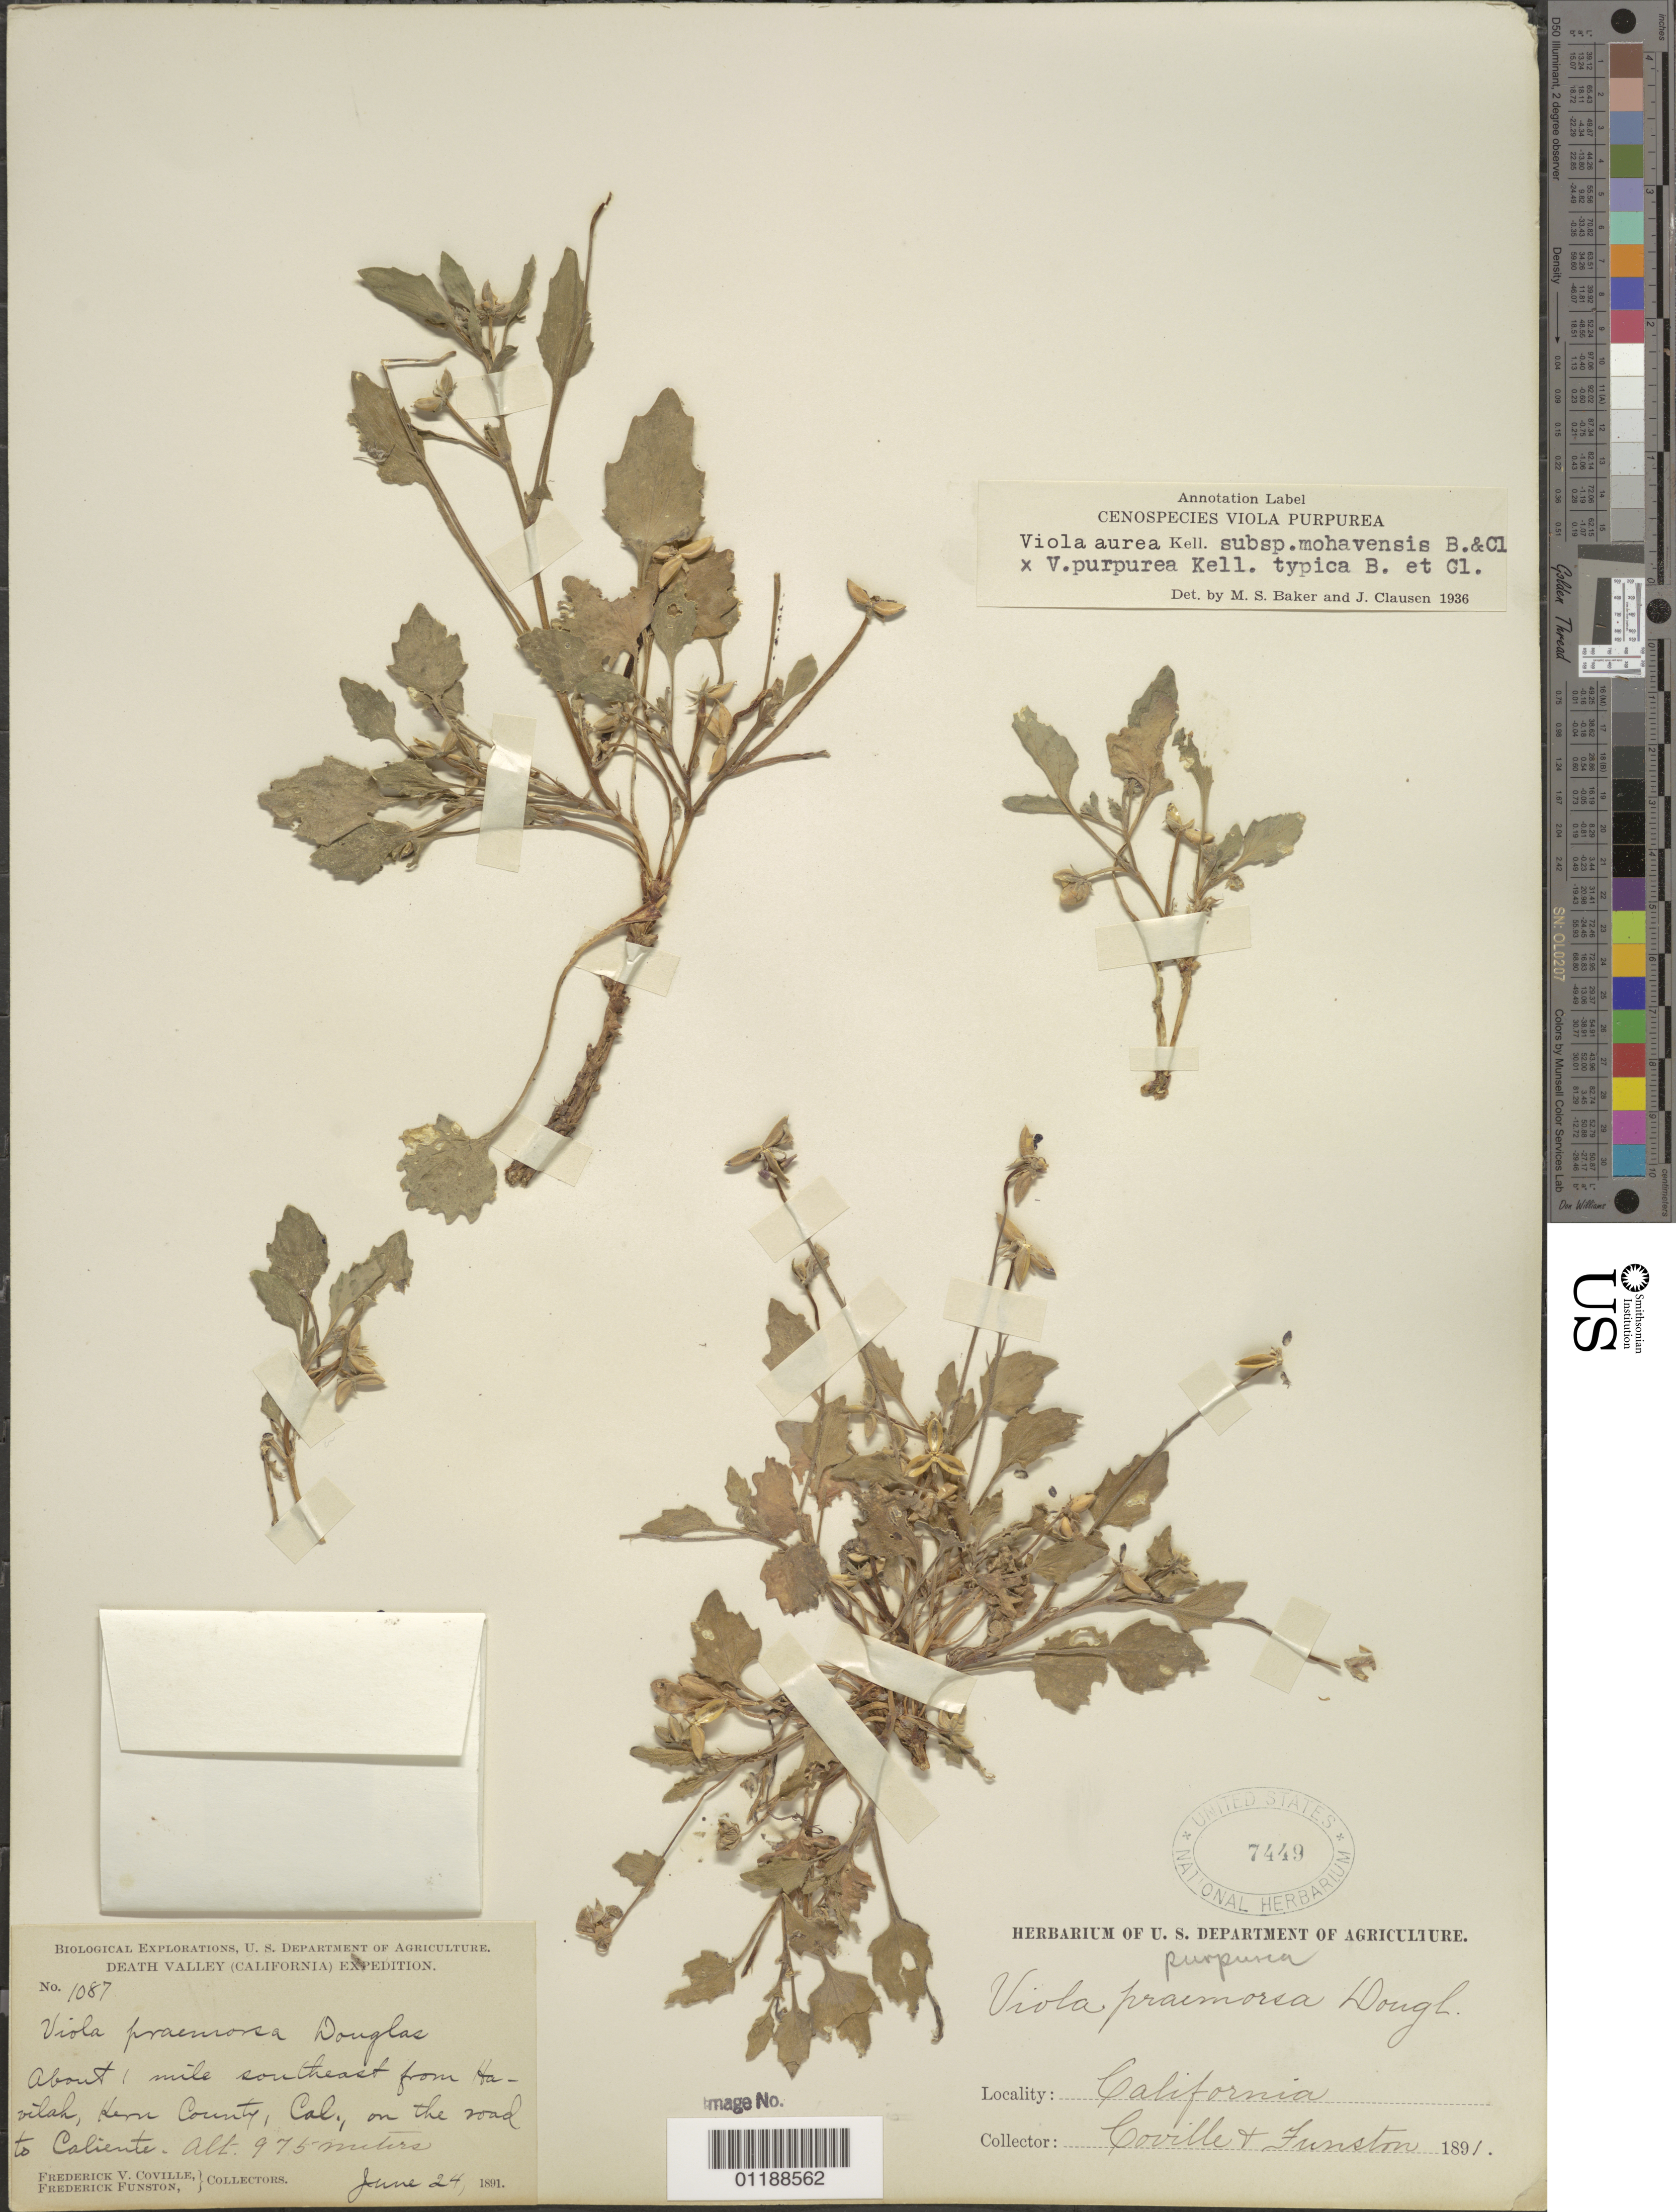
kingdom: Plantae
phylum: Tracheophyta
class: Magnoliopsida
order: Malpighiales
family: Violaceae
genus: Viola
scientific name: Viola aurea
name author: Kellogg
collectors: F. V. Coville & F. Funston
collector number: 1087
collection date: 1891-06-24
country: United States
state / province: California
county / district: Kern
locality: On the Kernville -Caliente road, about 1 mile southeast from Havilah.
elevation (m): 975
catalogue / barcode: US 7449